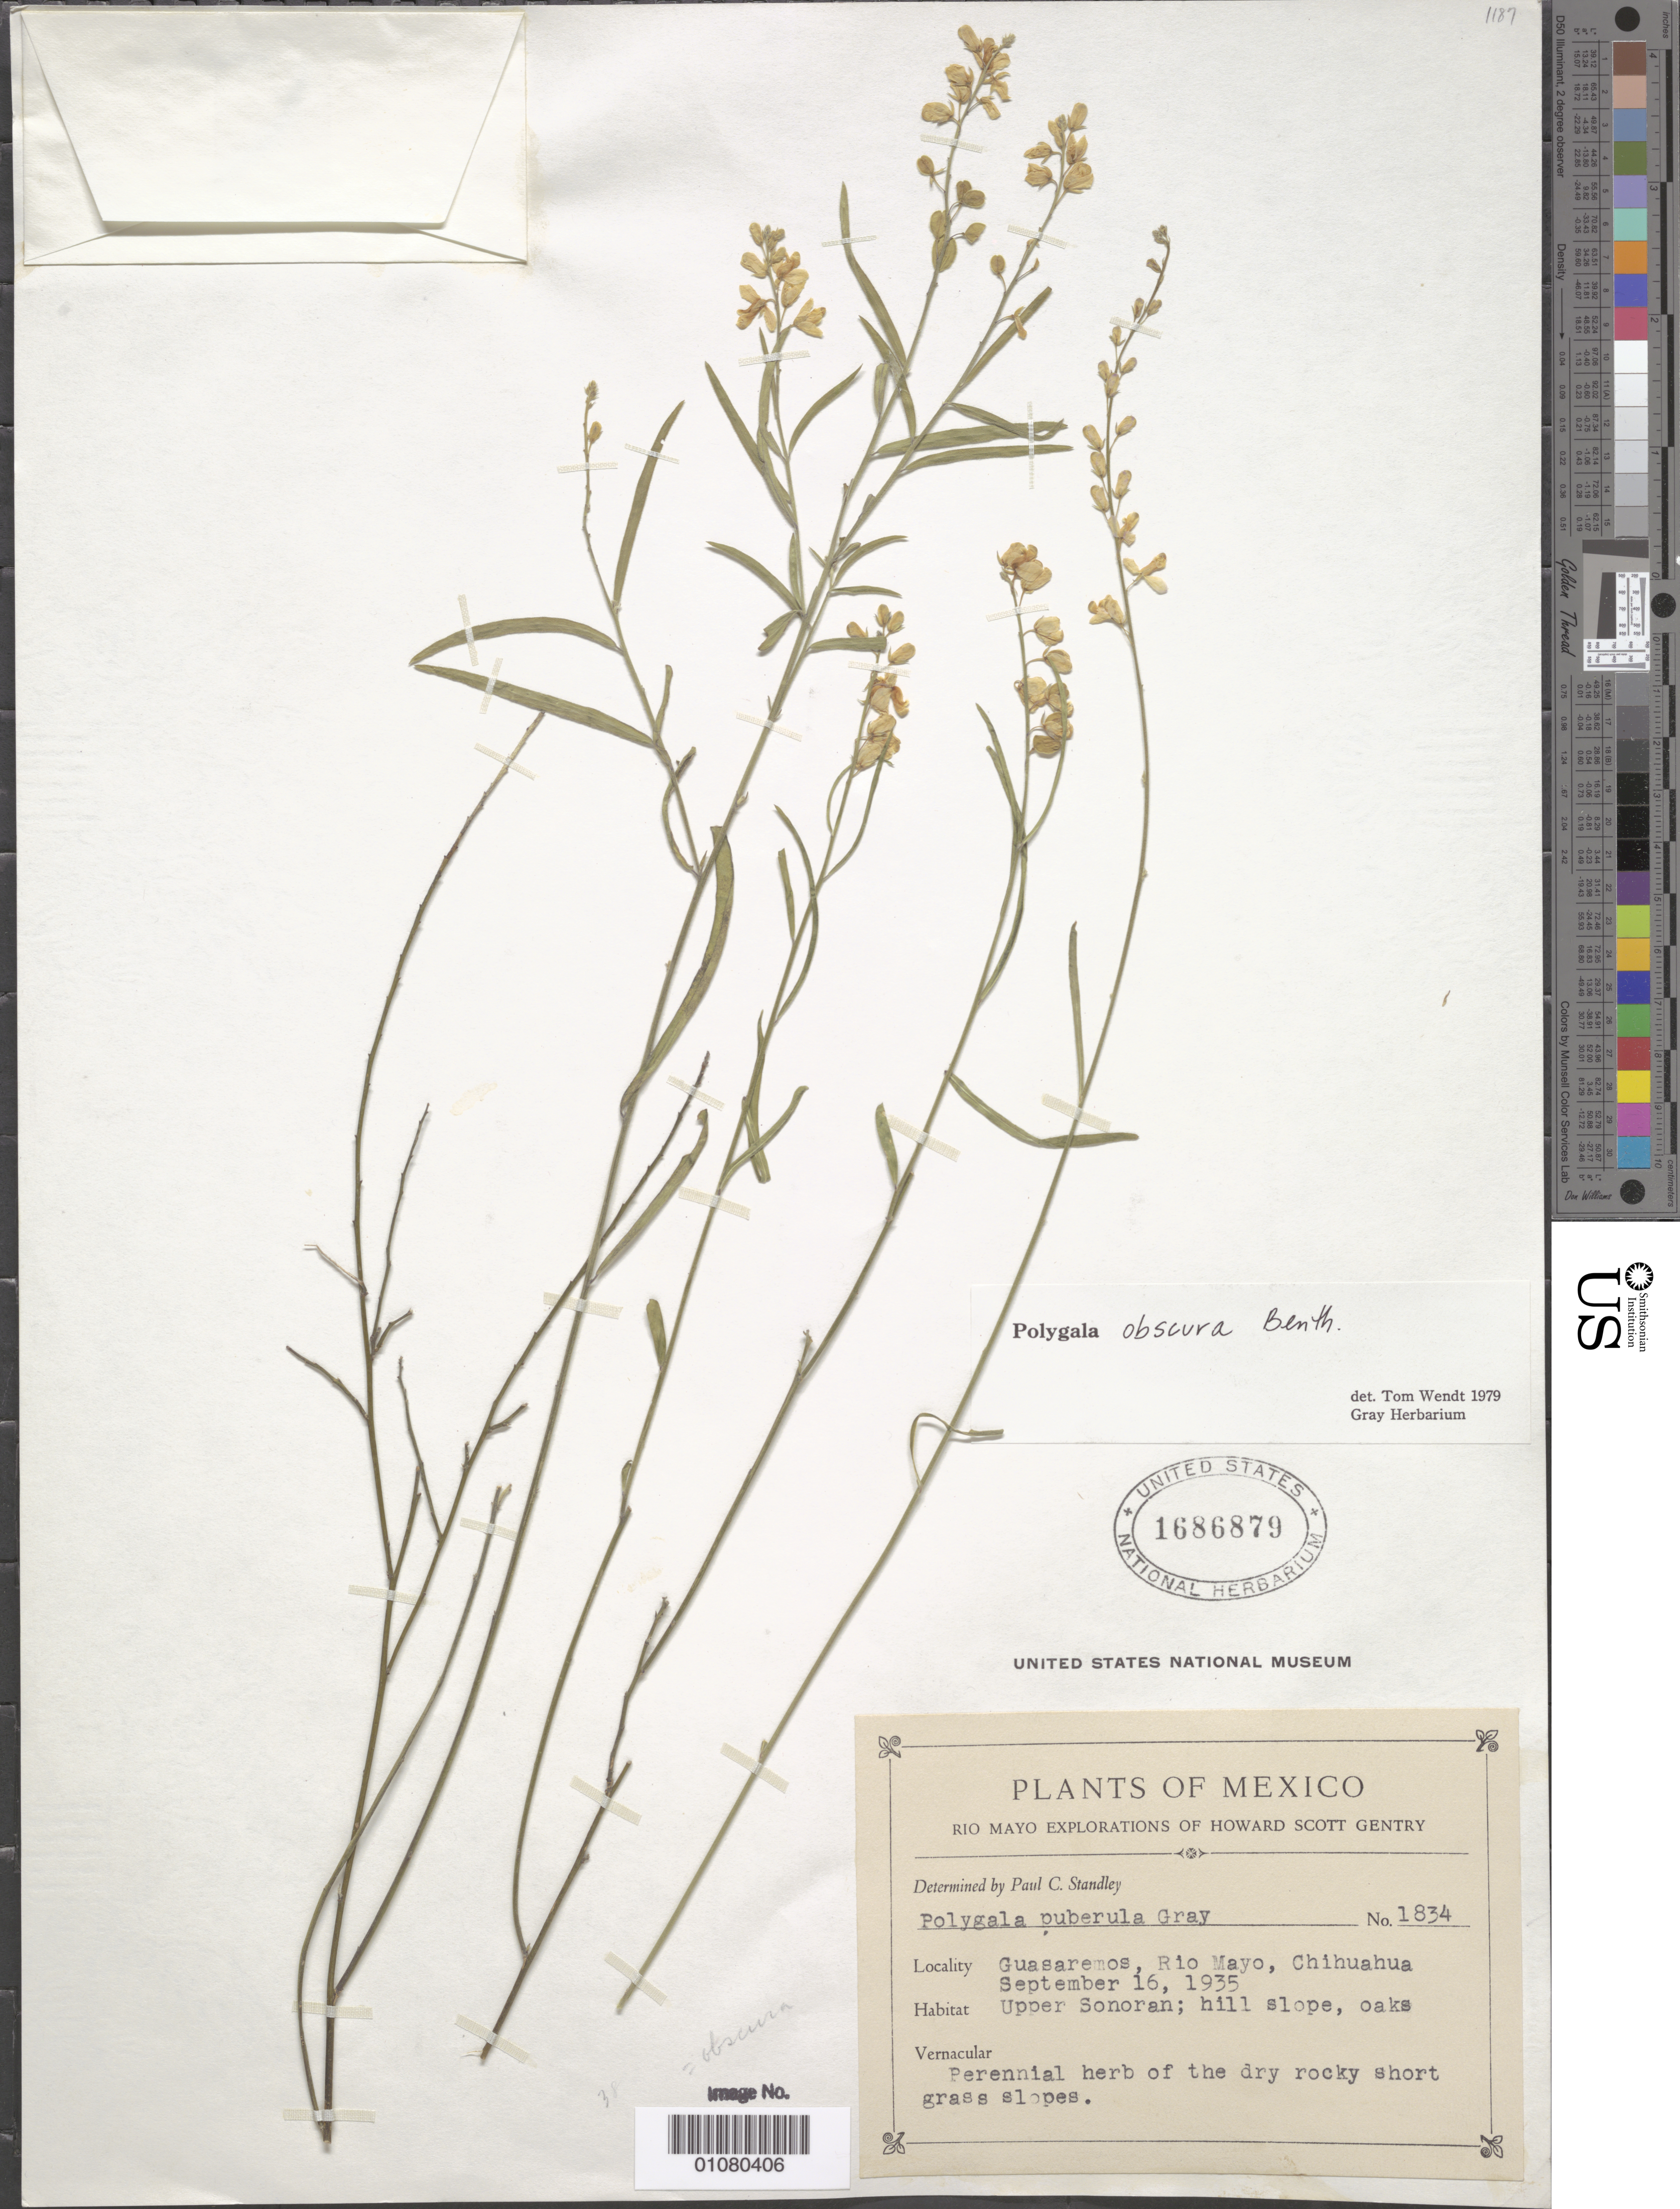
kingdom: Plantae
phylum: Tracheophyta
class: Magnoliopsida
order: Fabales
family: Polygalaceae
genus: Hebecarpa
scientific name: Hebecarpa obscura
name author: (Benth.) J.R. Abbott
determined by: Strong, Mark T., (BOT), Smithsonian Institution - National Museum of Natural History (UNITED STATES)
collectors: H. S. Gentry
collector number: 1834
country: Mexico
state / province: Chihuahua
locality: Guasaremos, Rio Mayo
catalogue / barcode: US 1686879